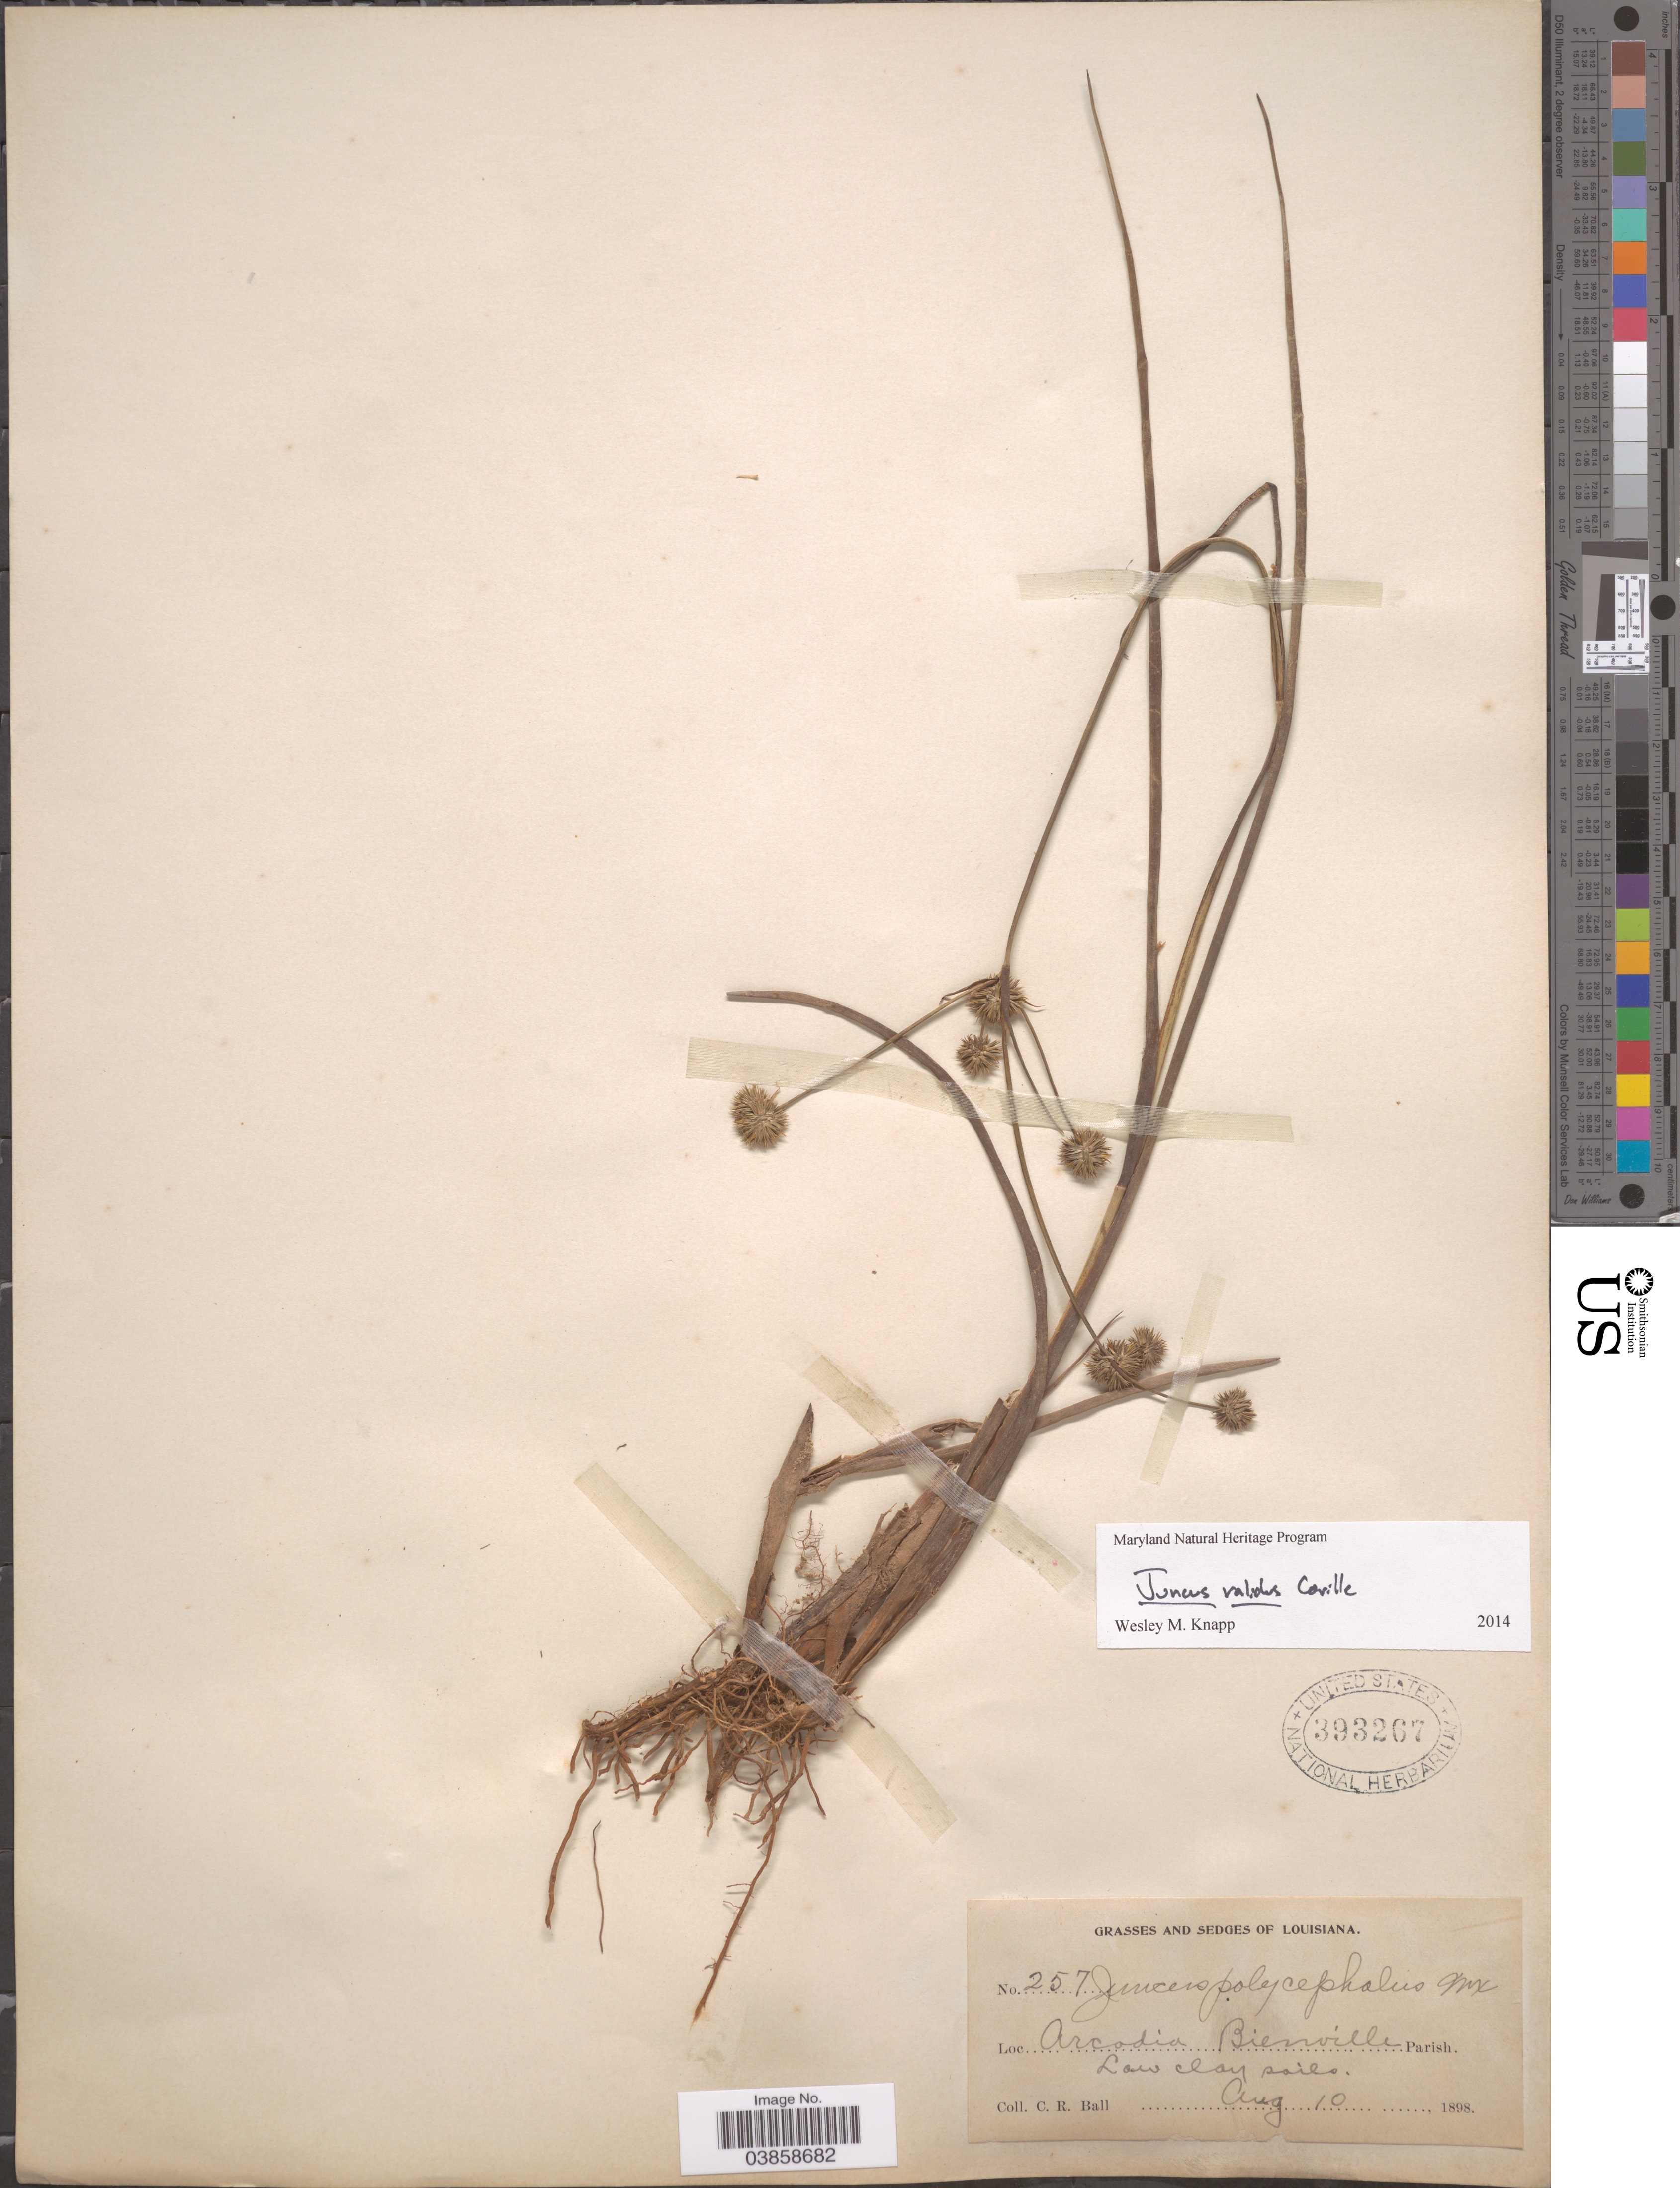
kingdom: Plantae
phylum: Tracheophyta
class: Liliopsida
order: Poales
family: Juncaceae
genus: Juncus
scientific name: Juncus validus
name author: Coville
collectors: C. R. Ball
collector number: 257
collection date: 1898-08-18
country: United States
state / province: Louisiana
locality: Arcadia Bienville Parish.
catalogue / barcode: US 393267